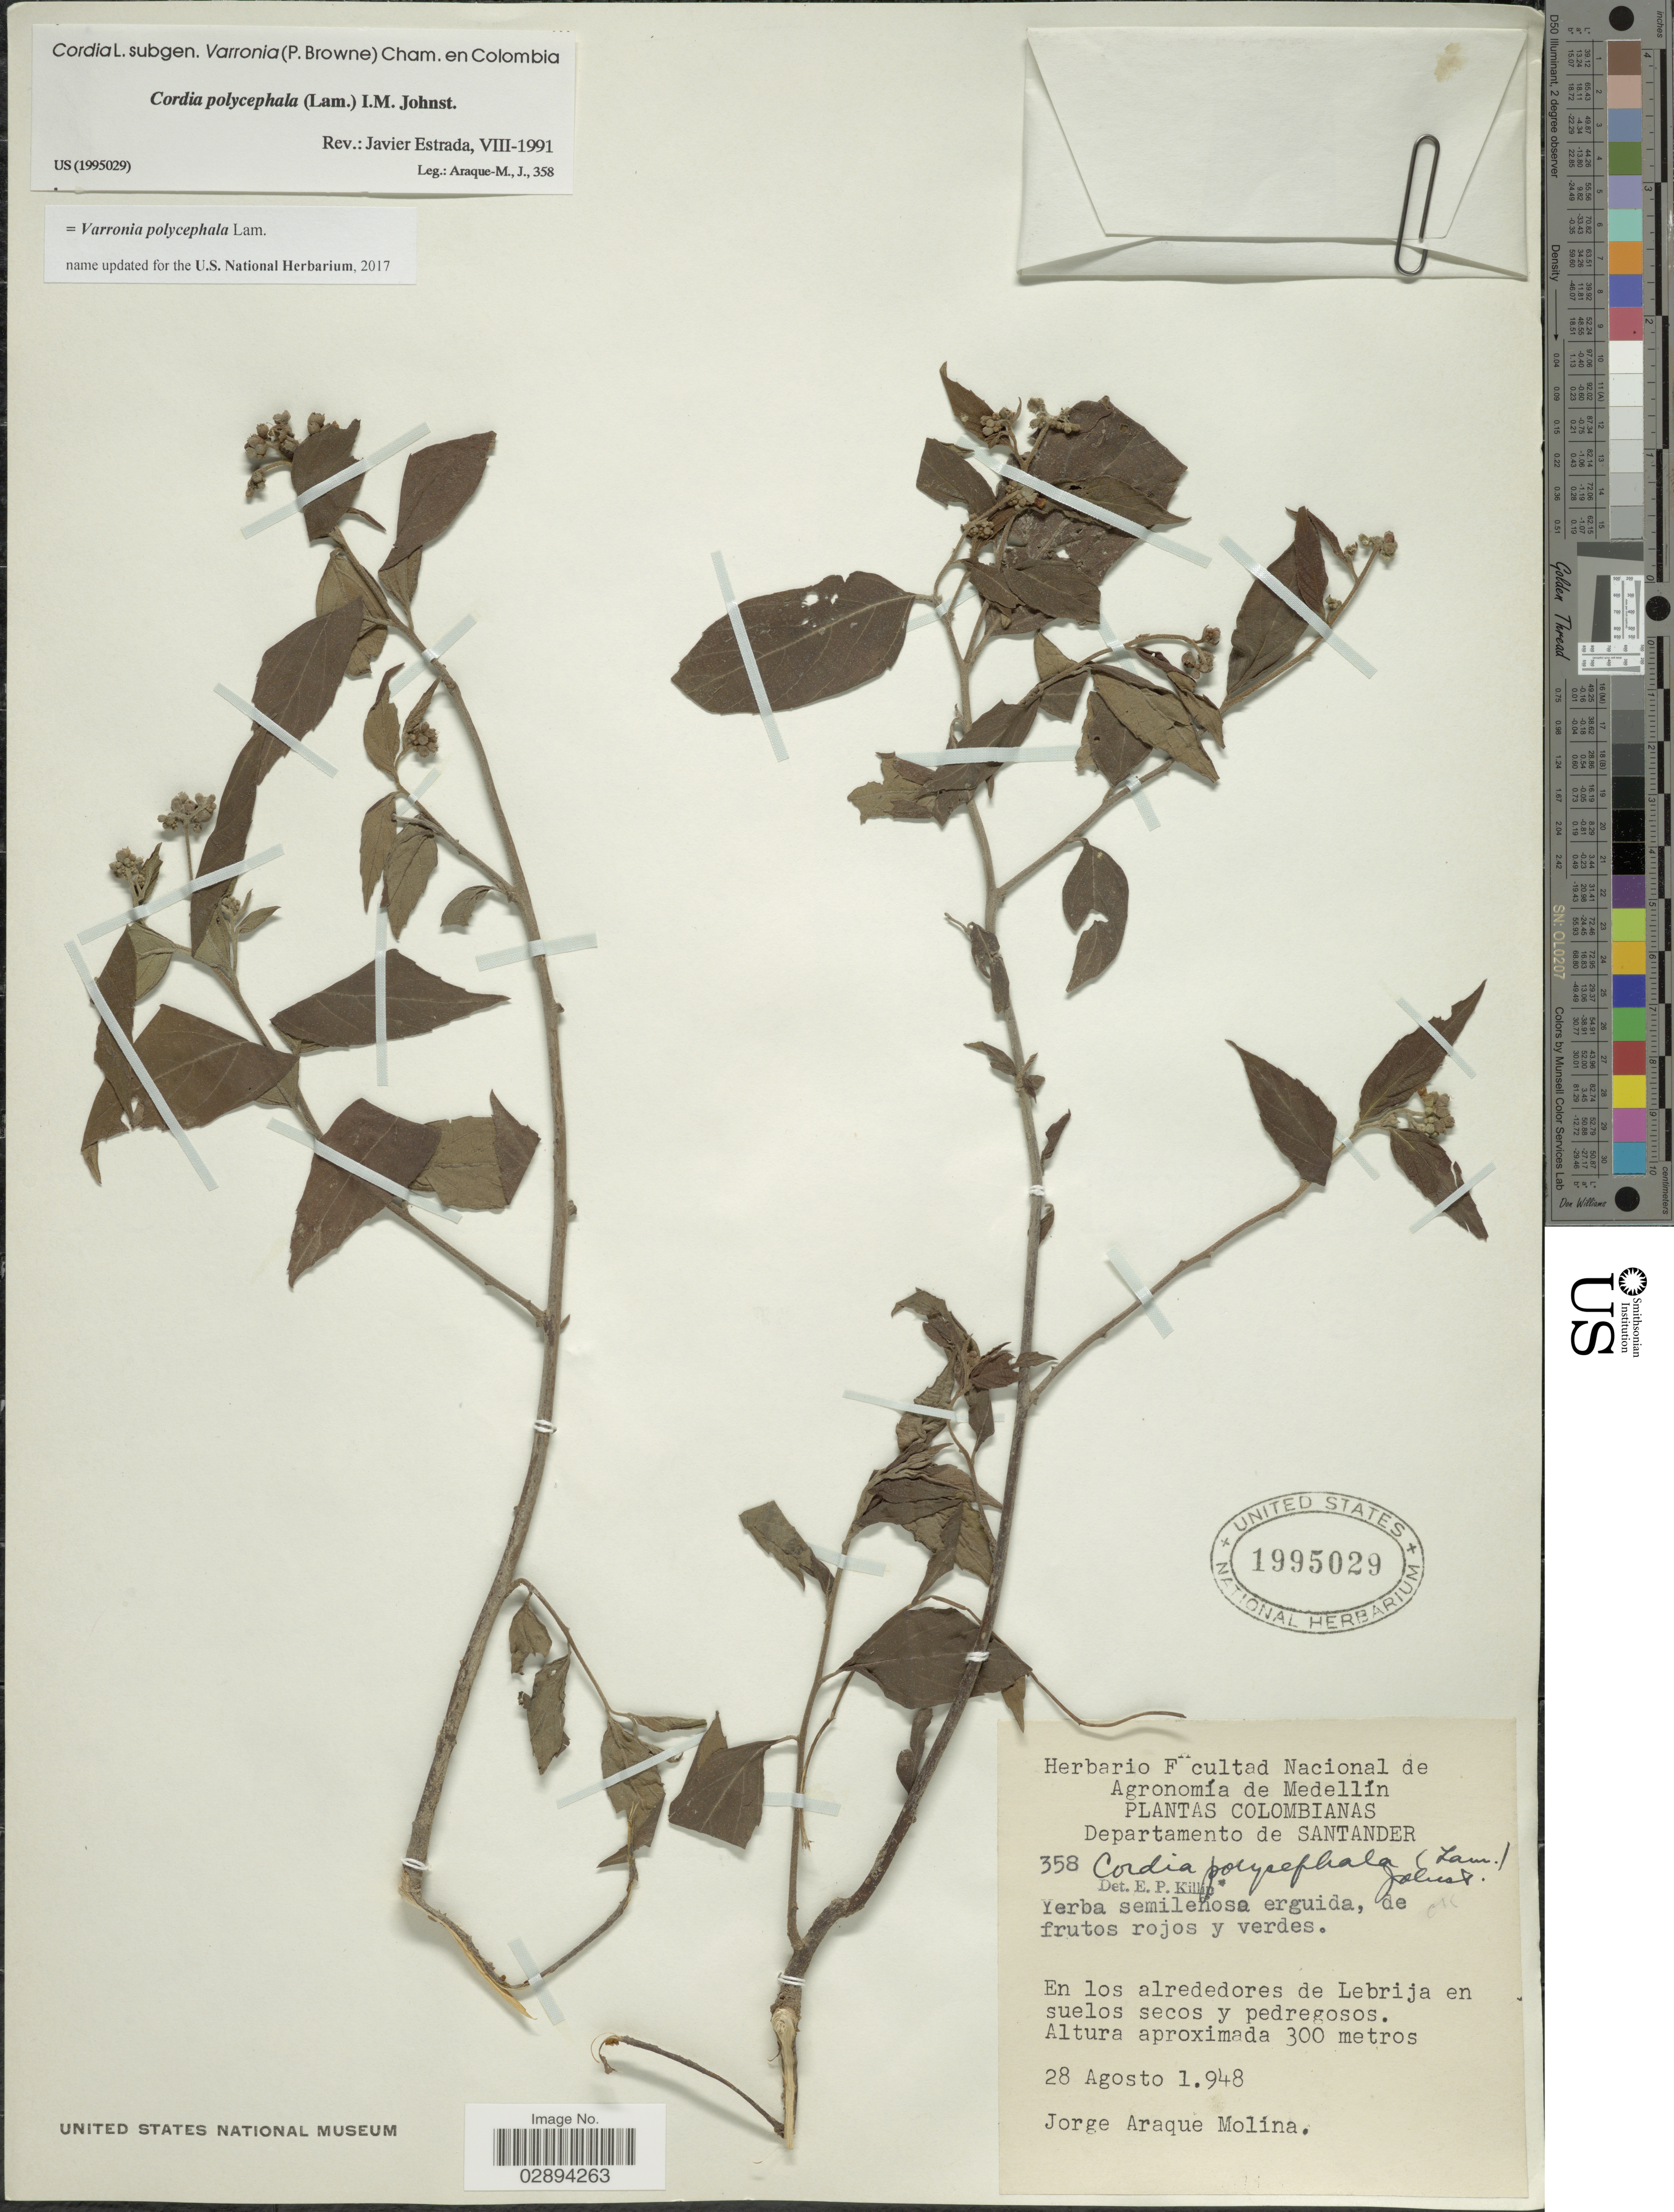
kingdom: Plantae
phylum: Tracheophyta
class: Magnoliopsida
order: Boraginales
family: Cordiaceae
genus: Varronia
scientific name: Varronia polycephala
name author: Lam.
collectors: J. Araque Molina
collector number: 358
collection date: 1948-08-28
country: Colombia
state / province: Santander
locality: Departamento de Santander, En los alrededores de Lebrija en suelos secos y pedregosos.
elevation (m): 300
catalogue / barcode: US 1995029